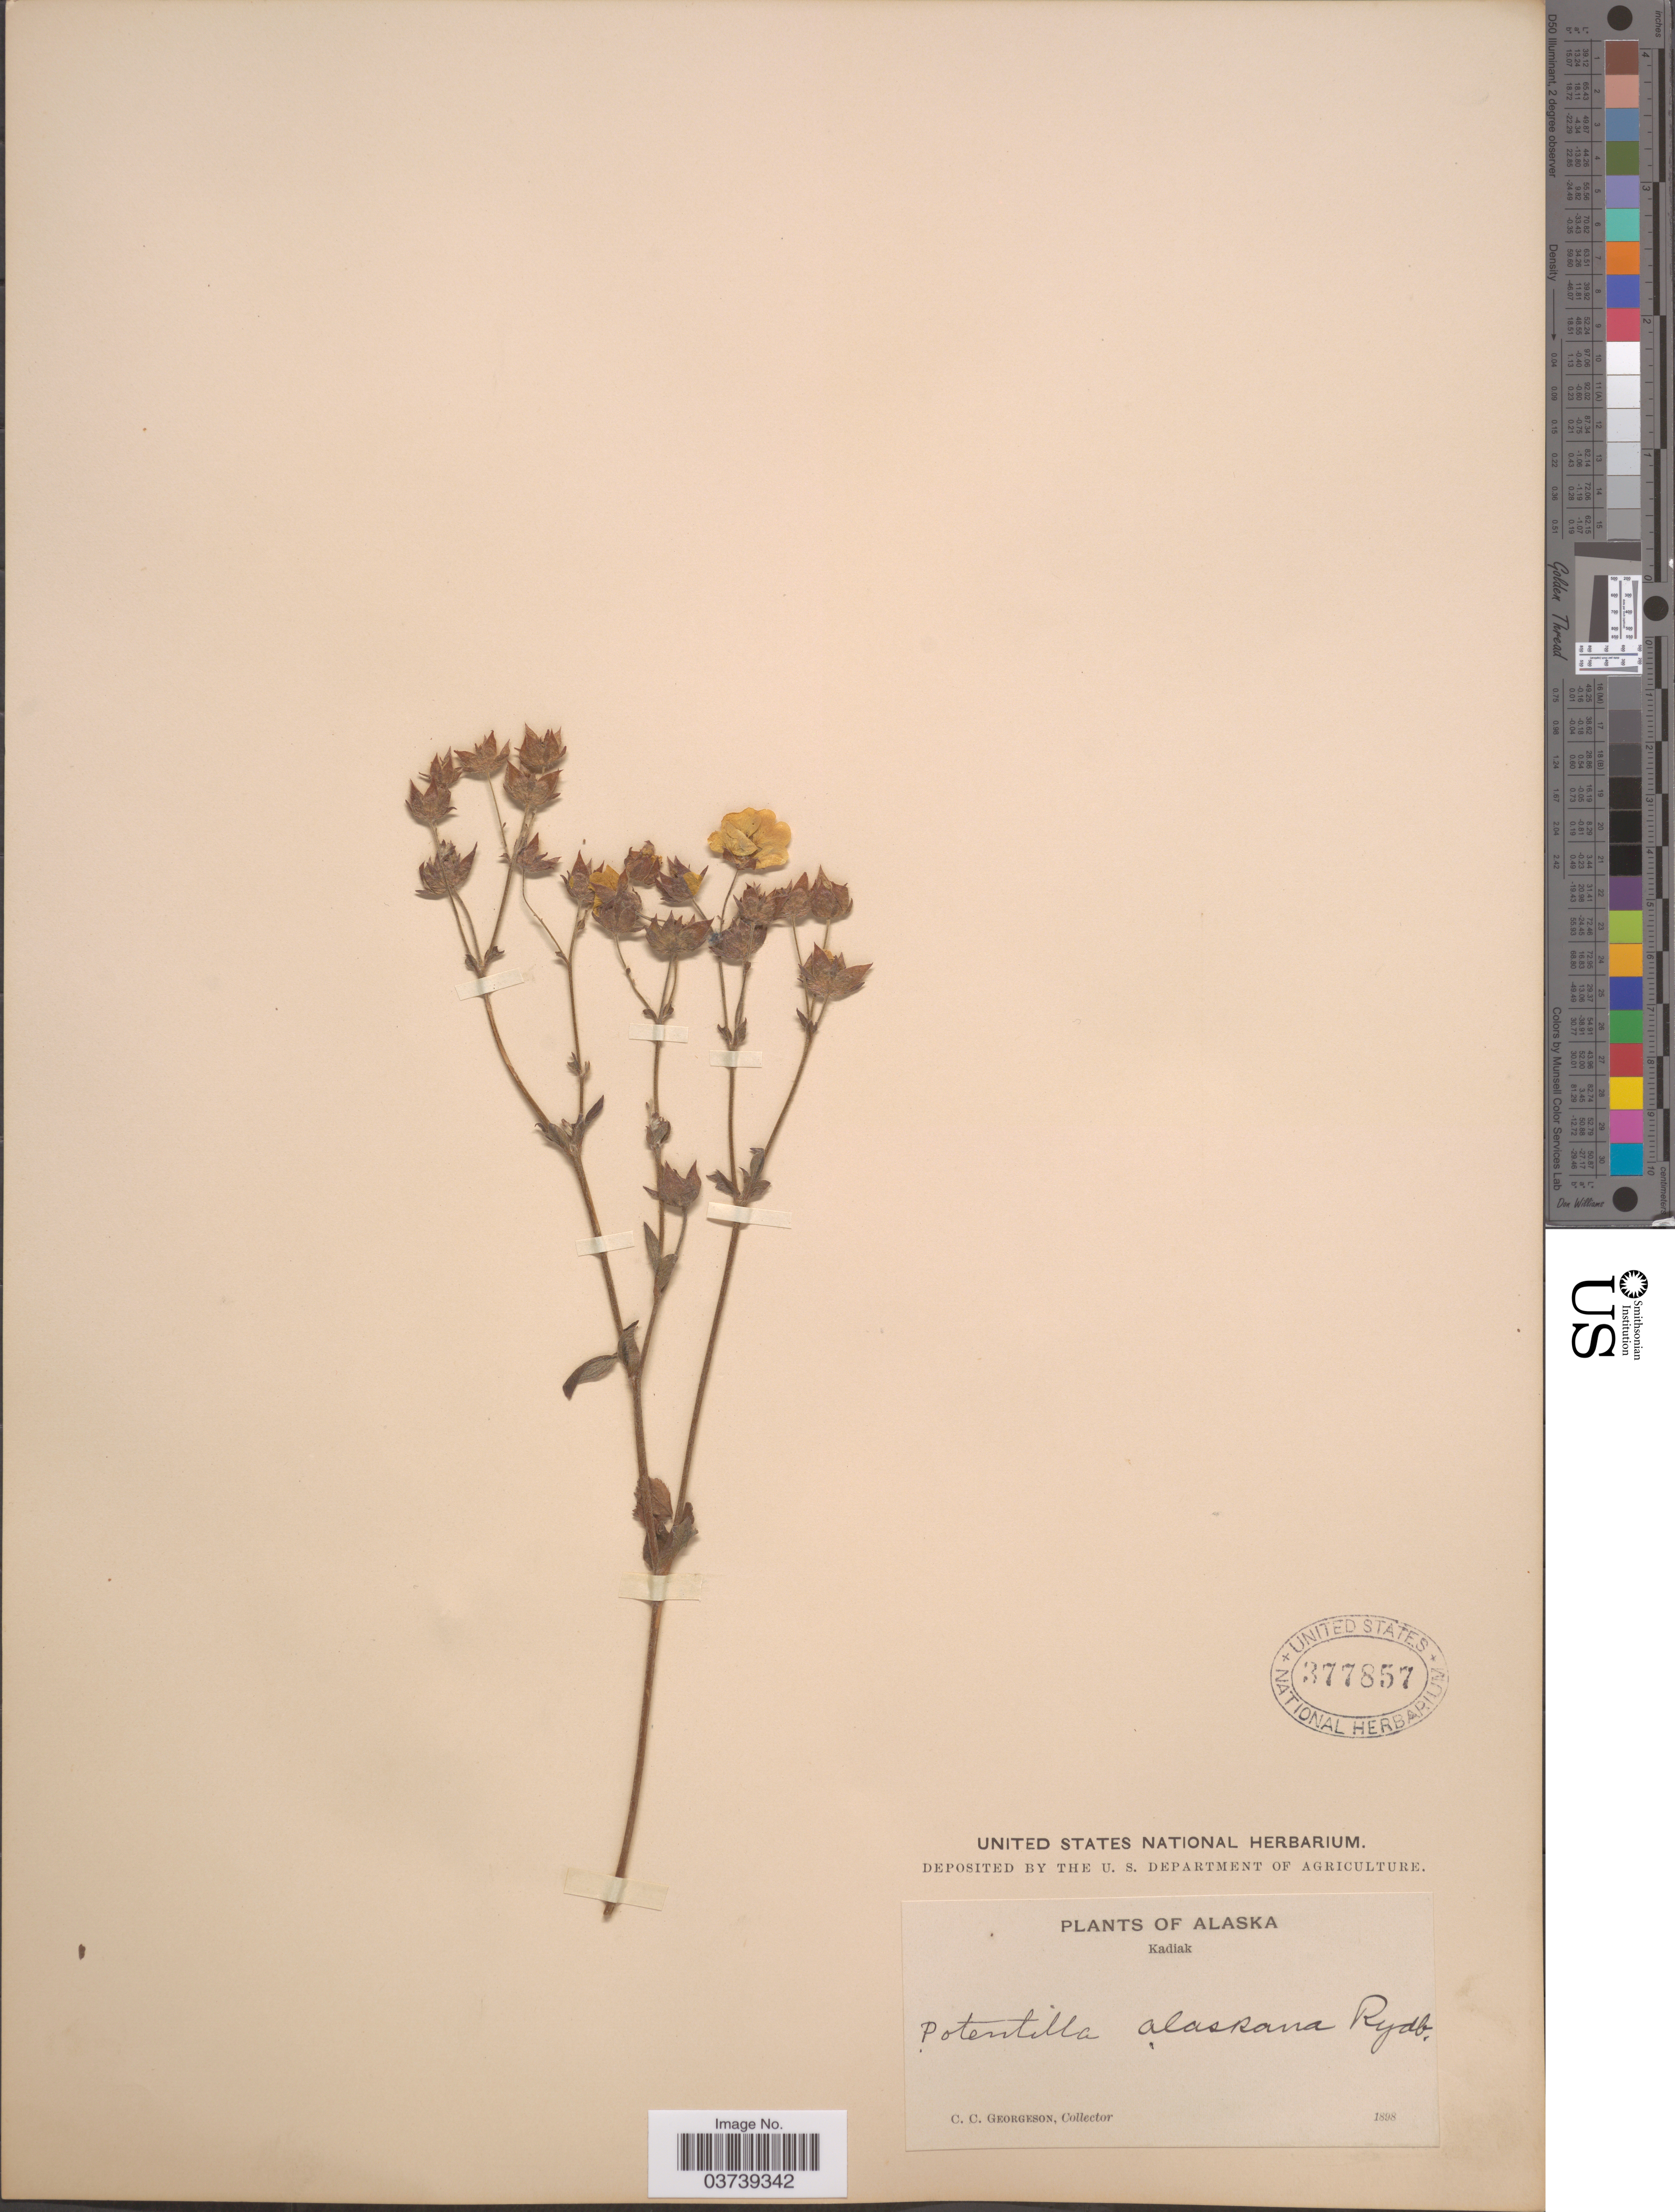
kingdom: Plantae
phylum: Tracheophyta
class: Magnoliopsida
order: Rosales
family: Rosaceae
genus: Potentilla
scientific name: Potentilla alaskana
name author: Rydb.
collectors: C. Georgeson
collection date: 1898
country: United States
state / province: Alaska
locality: Kadiak.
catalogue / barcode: US 377857